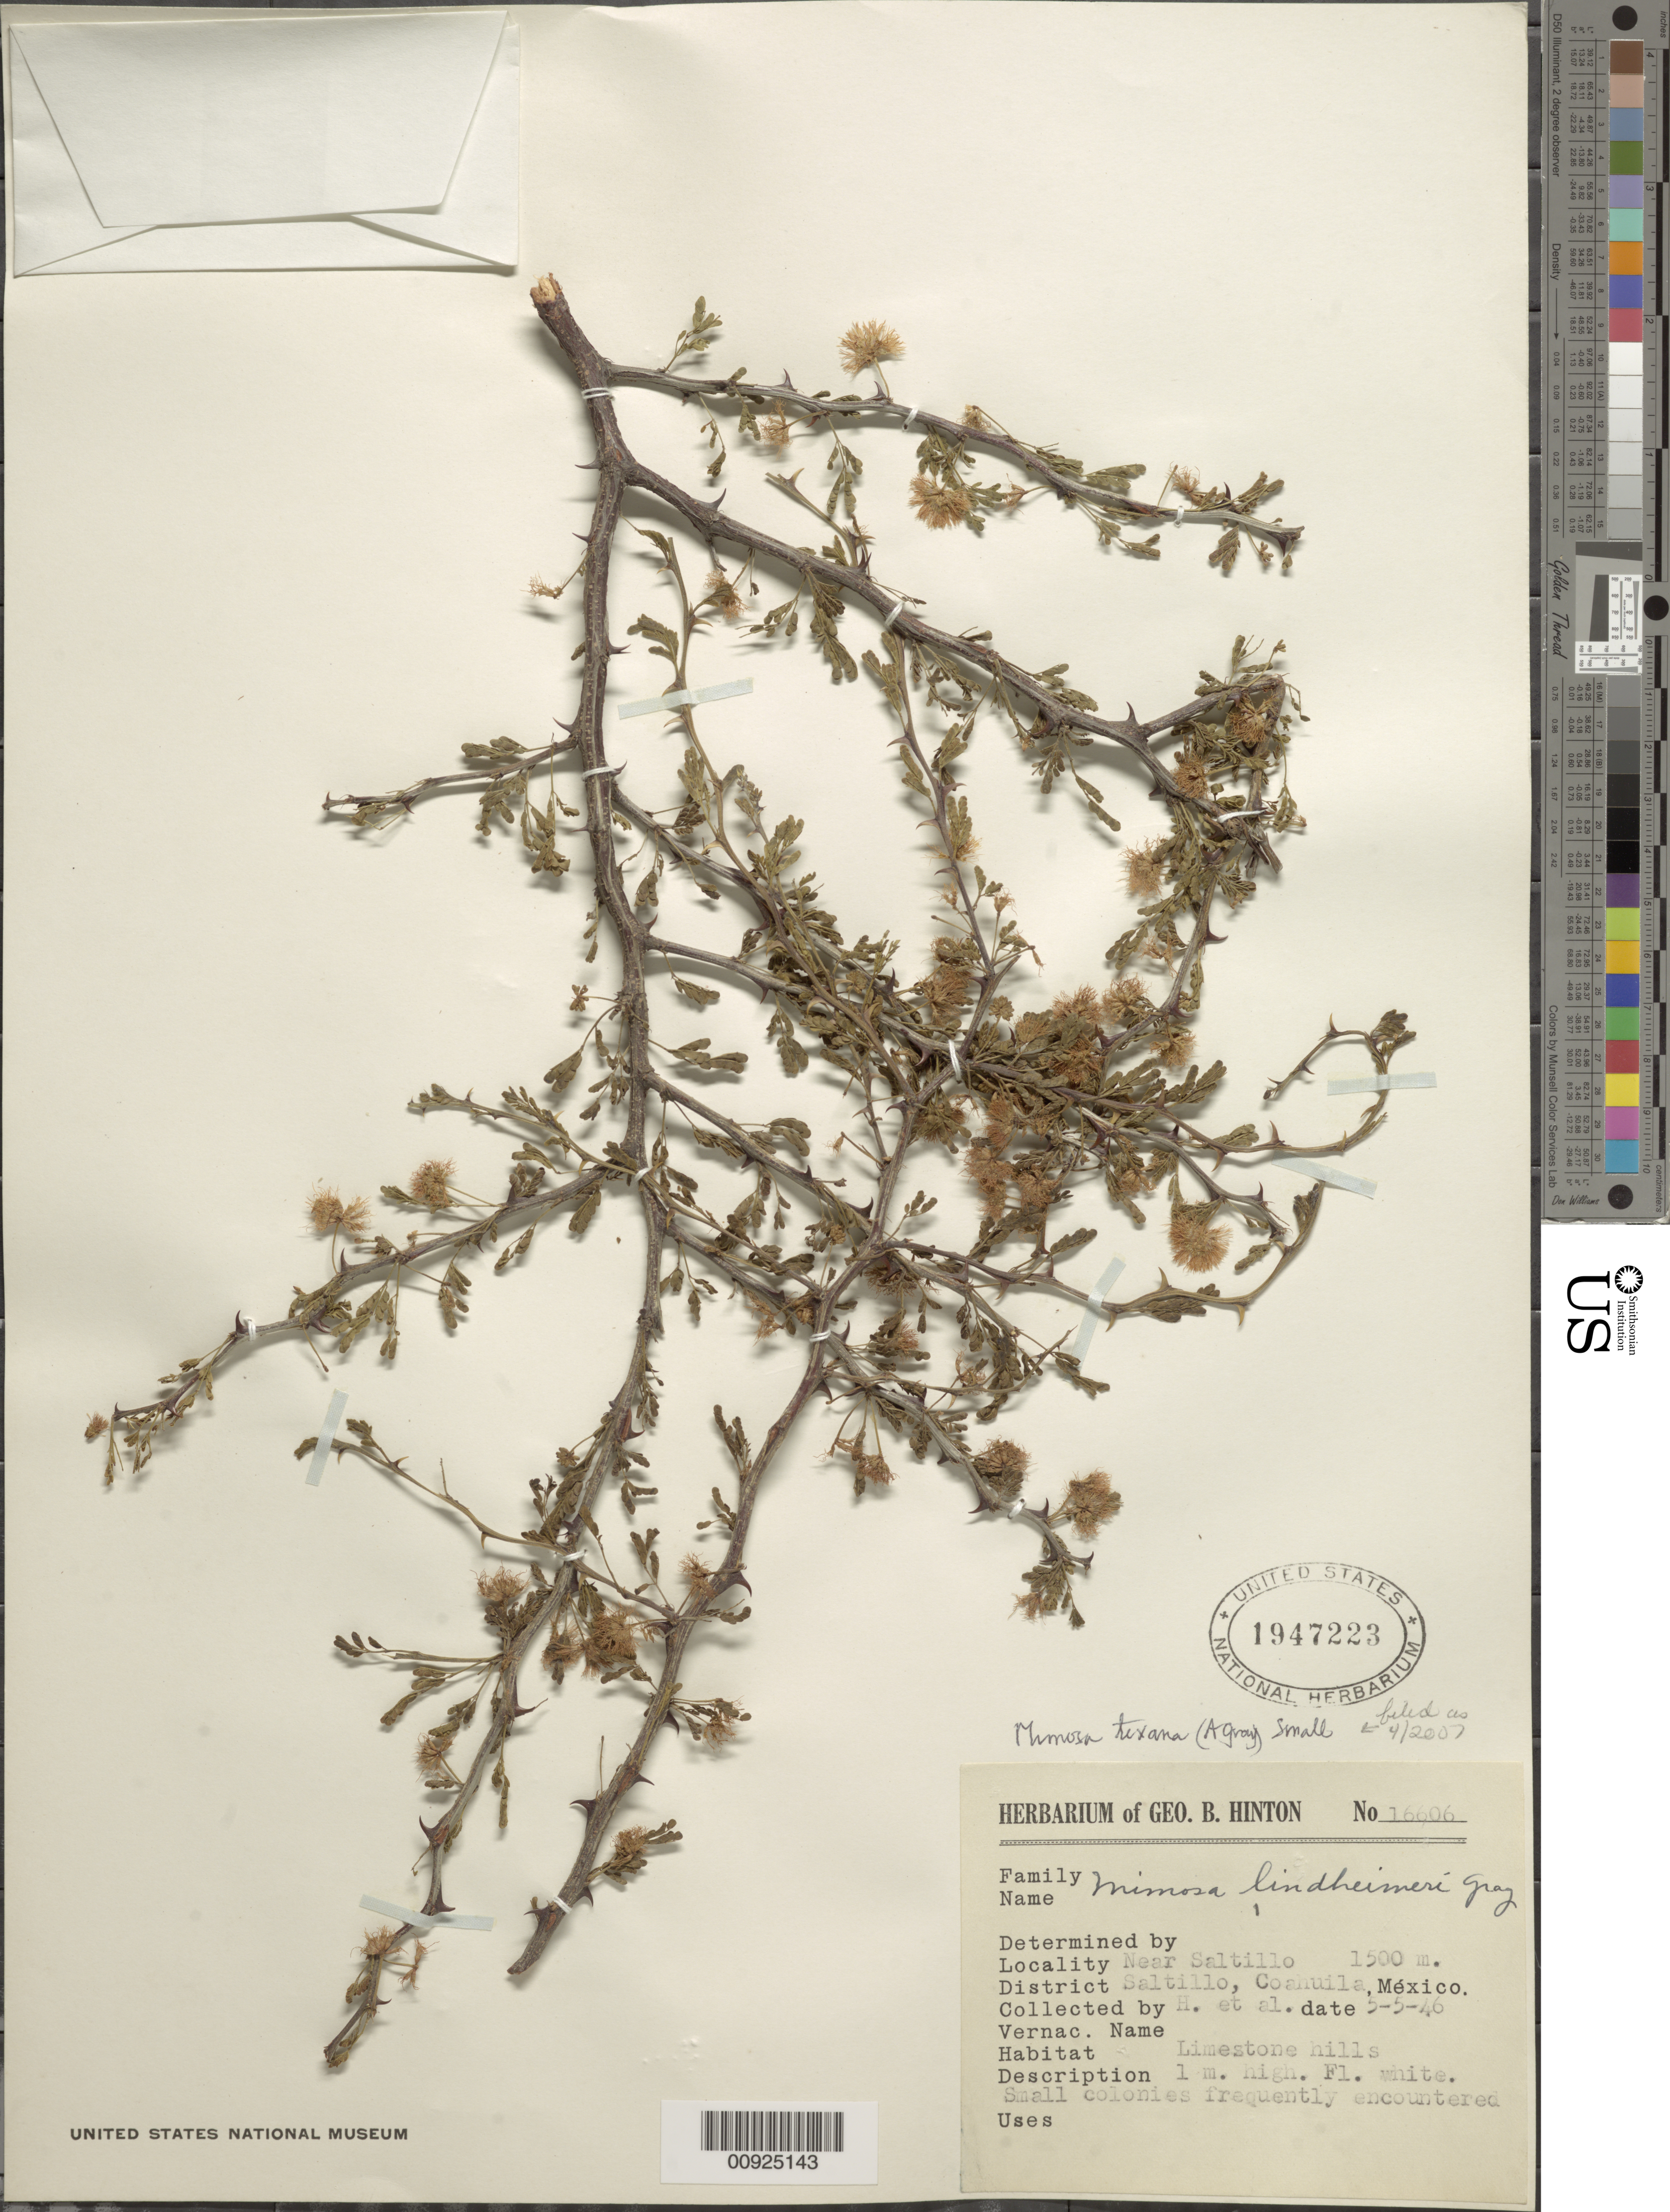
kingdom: Plantae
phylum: Tracheophyta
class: Magnoliopsida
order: Fabales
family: Fabaceae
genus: Mimosa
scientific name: Mimosa texana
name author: (A. Gray) Small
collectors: G. B. Hinton & et al.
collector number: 16606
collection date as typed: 05 May 1946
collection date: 1946-05-05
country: Mexico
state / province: Coahuila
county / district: Saltillo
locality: Near Saltillo, District Saltillo, Coahuila.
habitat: Limestone hills.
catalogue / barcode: US 1947223